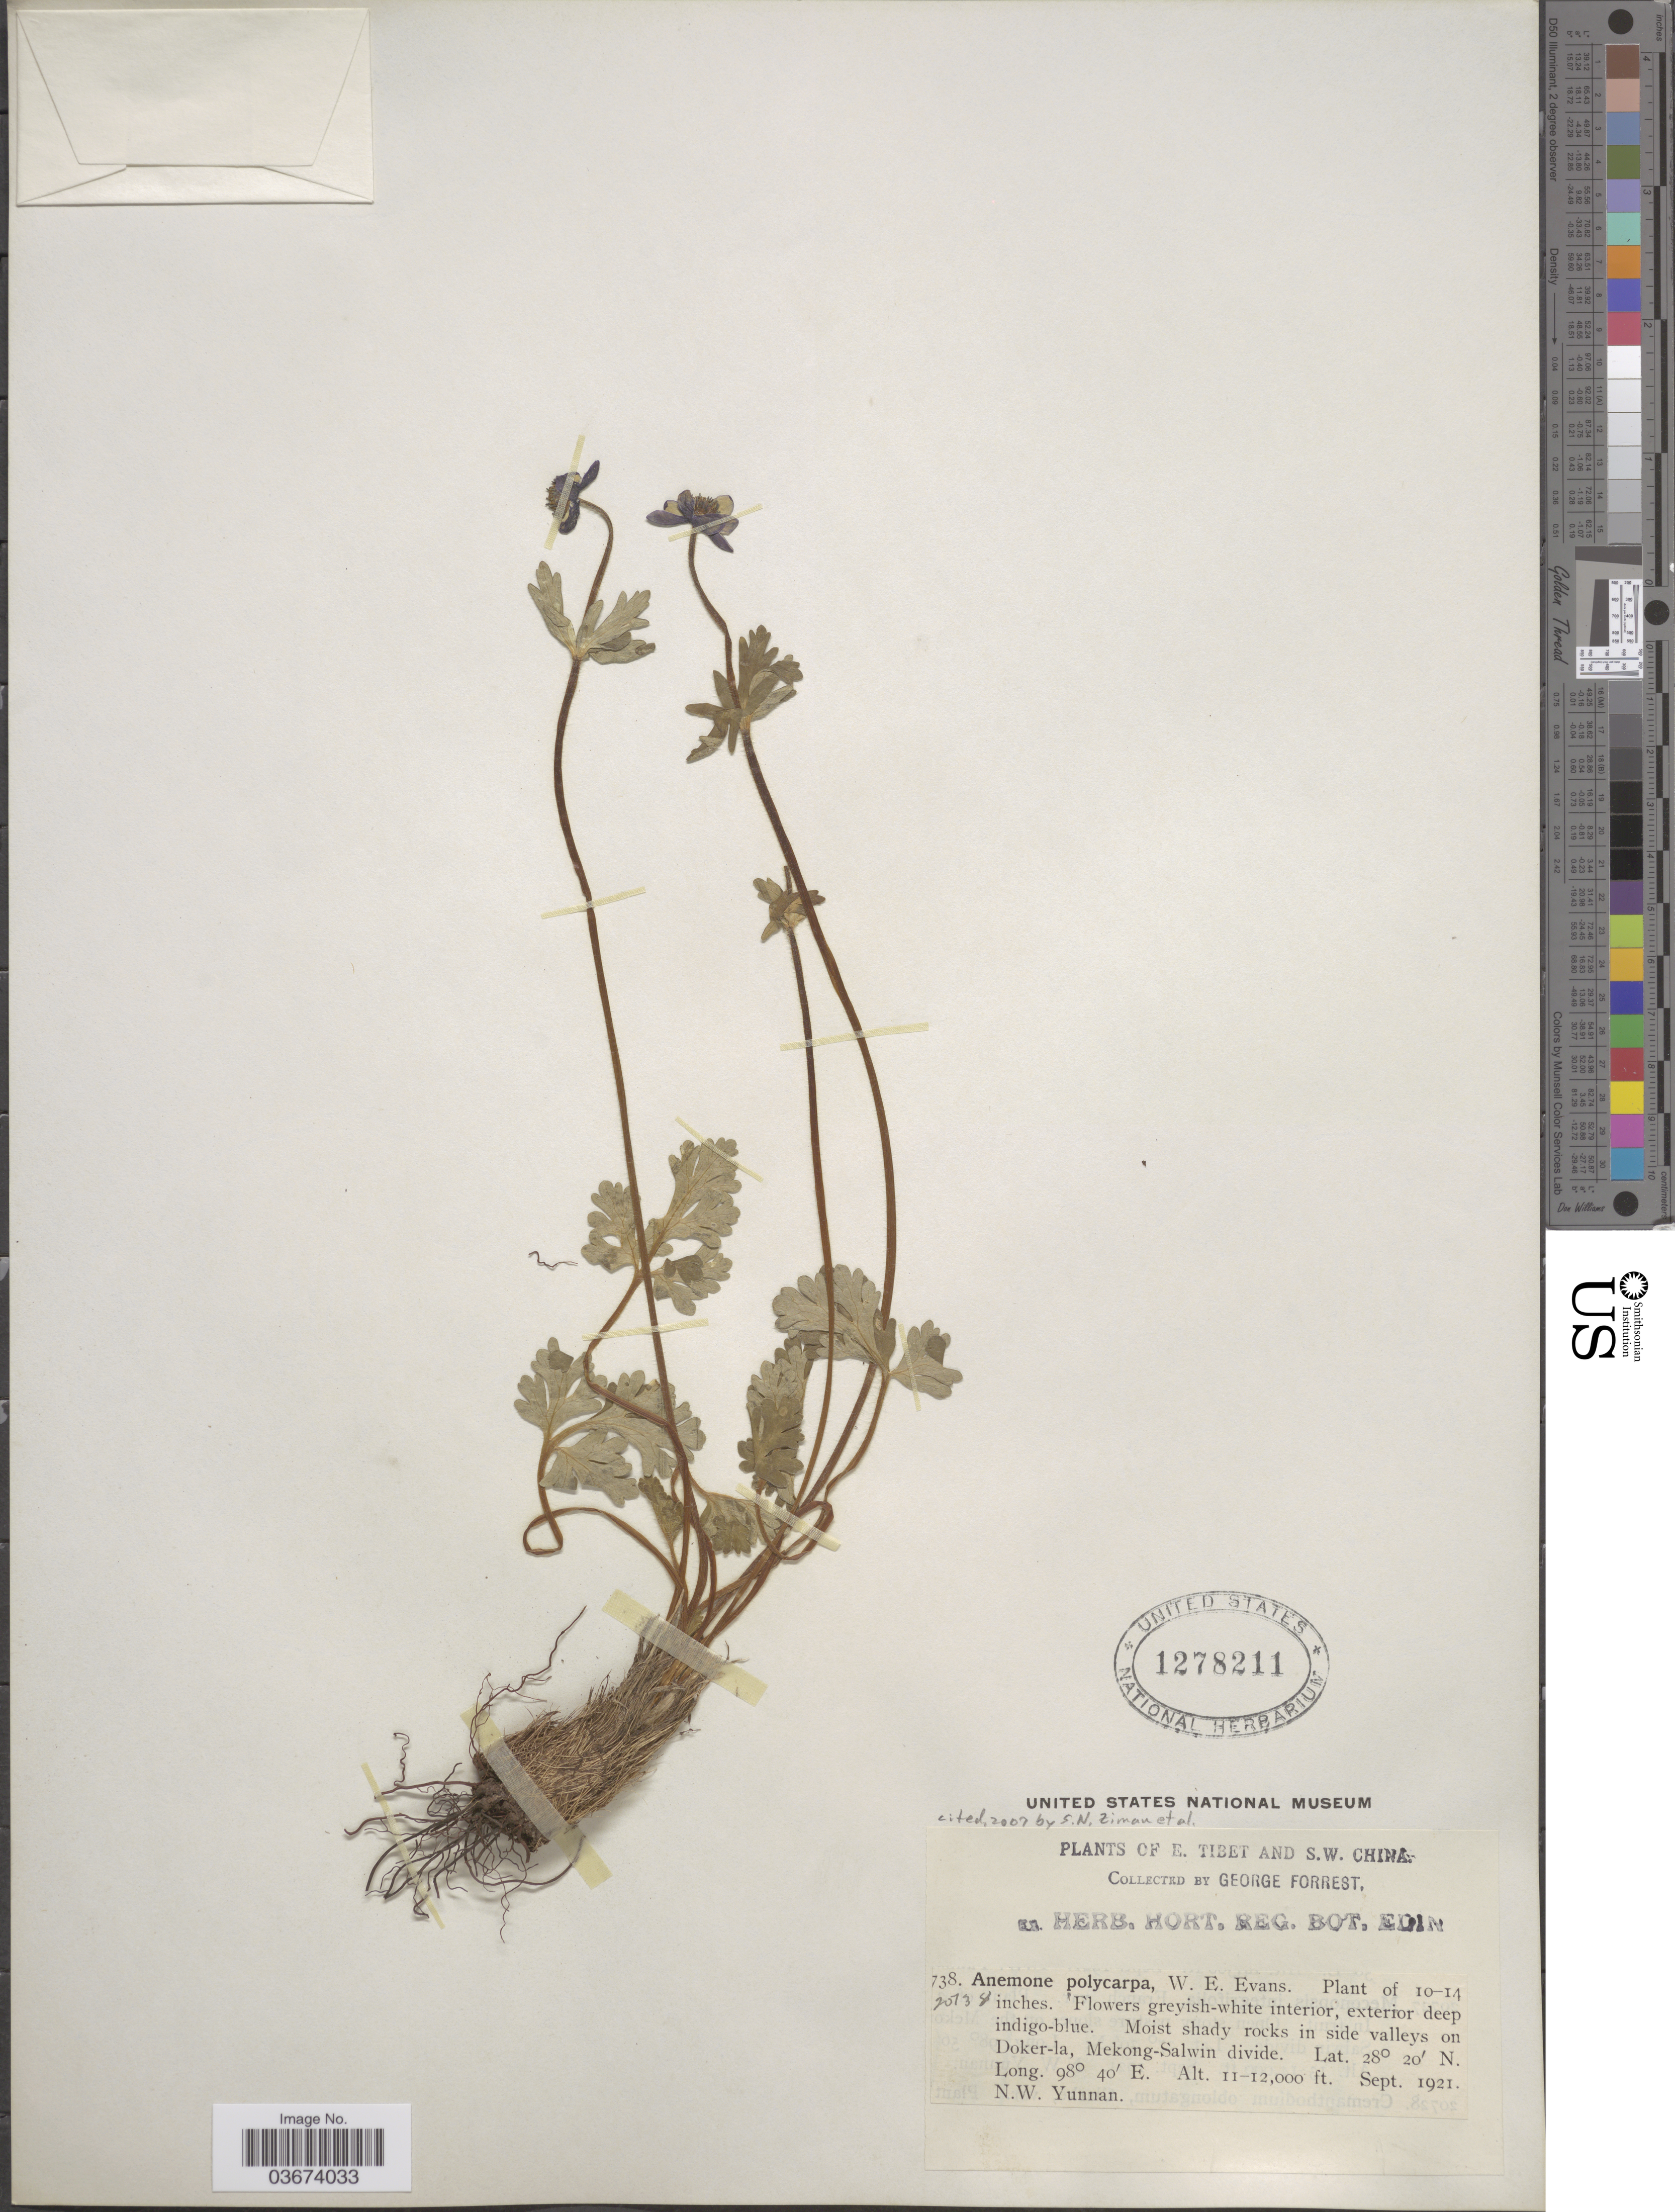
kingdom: Plantae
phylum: Tracheophyta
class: Magnoliopsida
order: Ranunculales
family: Ranunculaceae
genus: Anemone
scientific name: Anemone polycarpa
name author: W.E. Evans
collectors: G. Forrest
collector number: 20738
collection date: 1921-09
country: China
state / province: Yunnan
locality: S.W. China. Moist shady rocks in side valleys on Doker-la, Mekong-Salwin divide. N.W. Yunnan.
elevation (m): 3353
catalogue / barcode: US 1278211